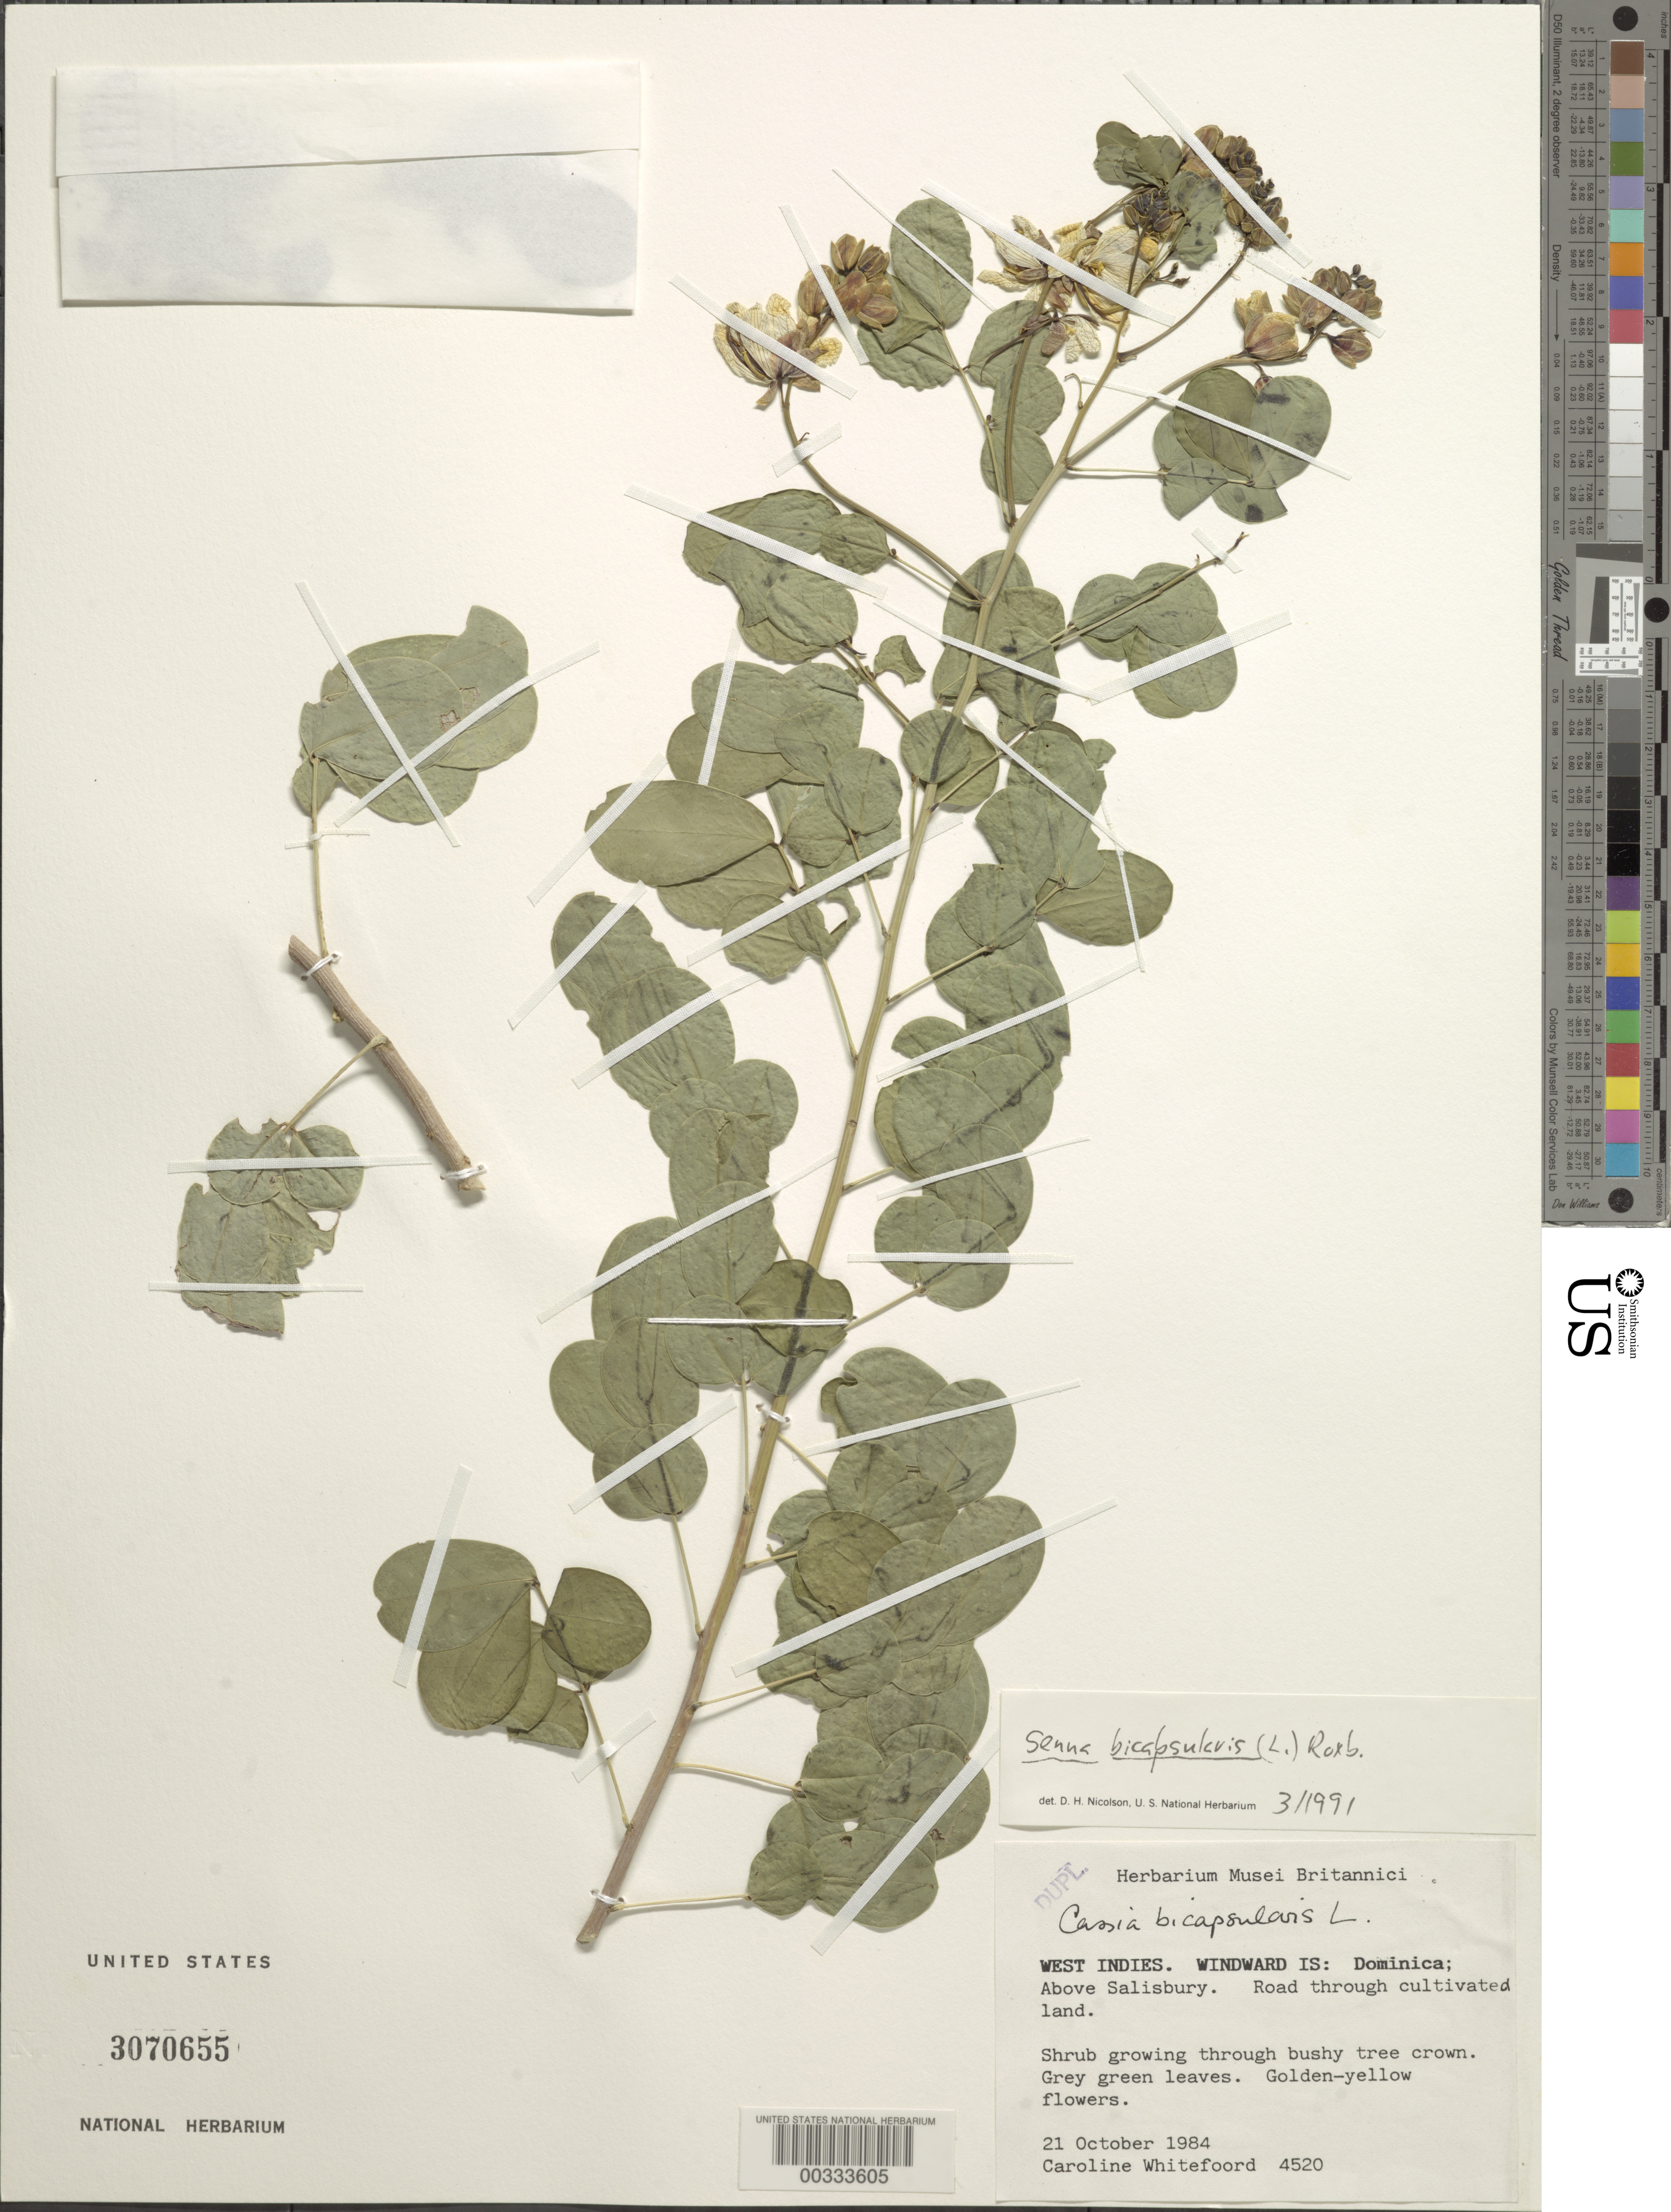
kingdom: Plantae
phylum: Tracheophyta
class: Magnoliopsida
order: Fabales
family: Fabaceae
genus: Senna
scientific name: Senna bicapsularis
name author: (L.) Roxb.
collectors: C. Whitefoord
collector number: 4520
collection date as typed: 21 Oct 1984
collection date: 1984-10-21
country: Dominica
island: Dominica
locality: Above salisbury; road through cultivated land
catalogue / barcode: US 3070655